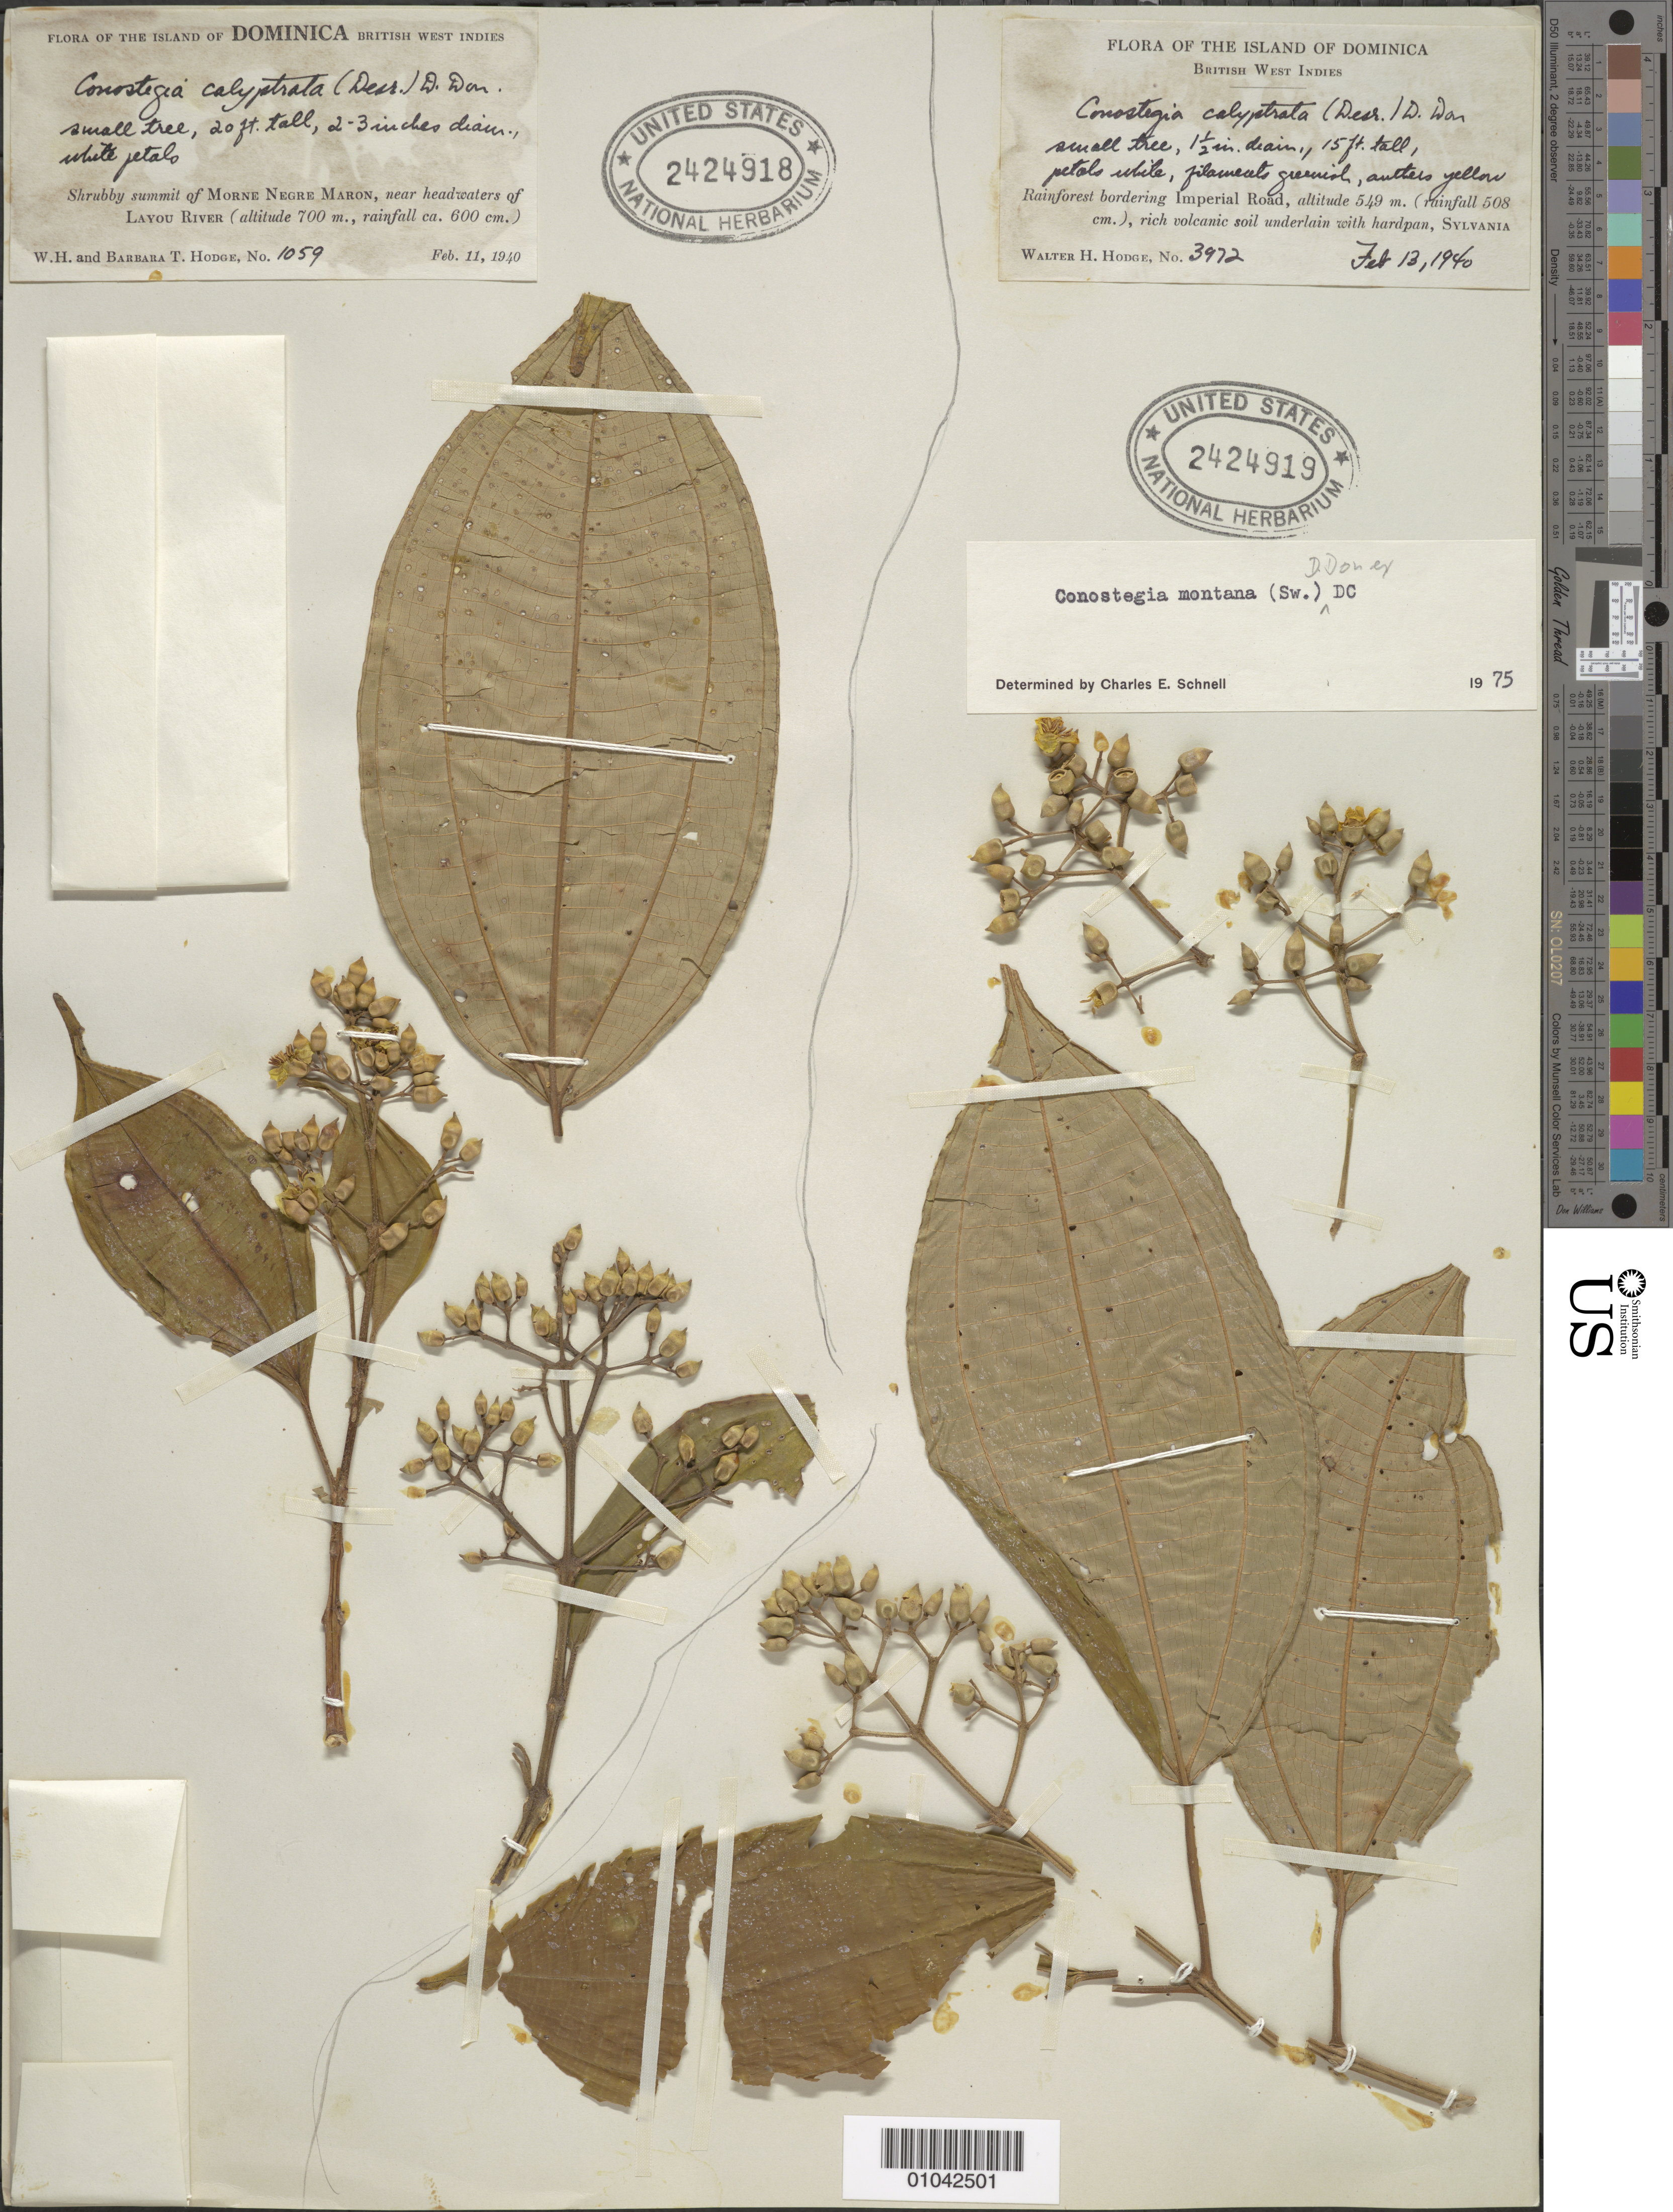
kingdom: Plantae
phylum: Tracheophyta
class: Magnoliopsida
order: Myrtales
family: Melastomataceae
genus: Conostegia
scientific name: Conostegia montana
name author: (Sw.) D. Don ex DC.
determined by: Schnell, C. E.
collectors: W. Hodge & B. Hodge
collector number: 3972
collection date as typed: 13 Feb 1940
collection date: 1940-02-13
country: Dominica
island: Dominica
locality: Imperial Road, Sylvania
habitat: Rainforest bordering road, rich volcanic soil underlain with hardpan, rainfall 508 cm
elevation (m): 549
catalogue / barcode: US 2424919-2